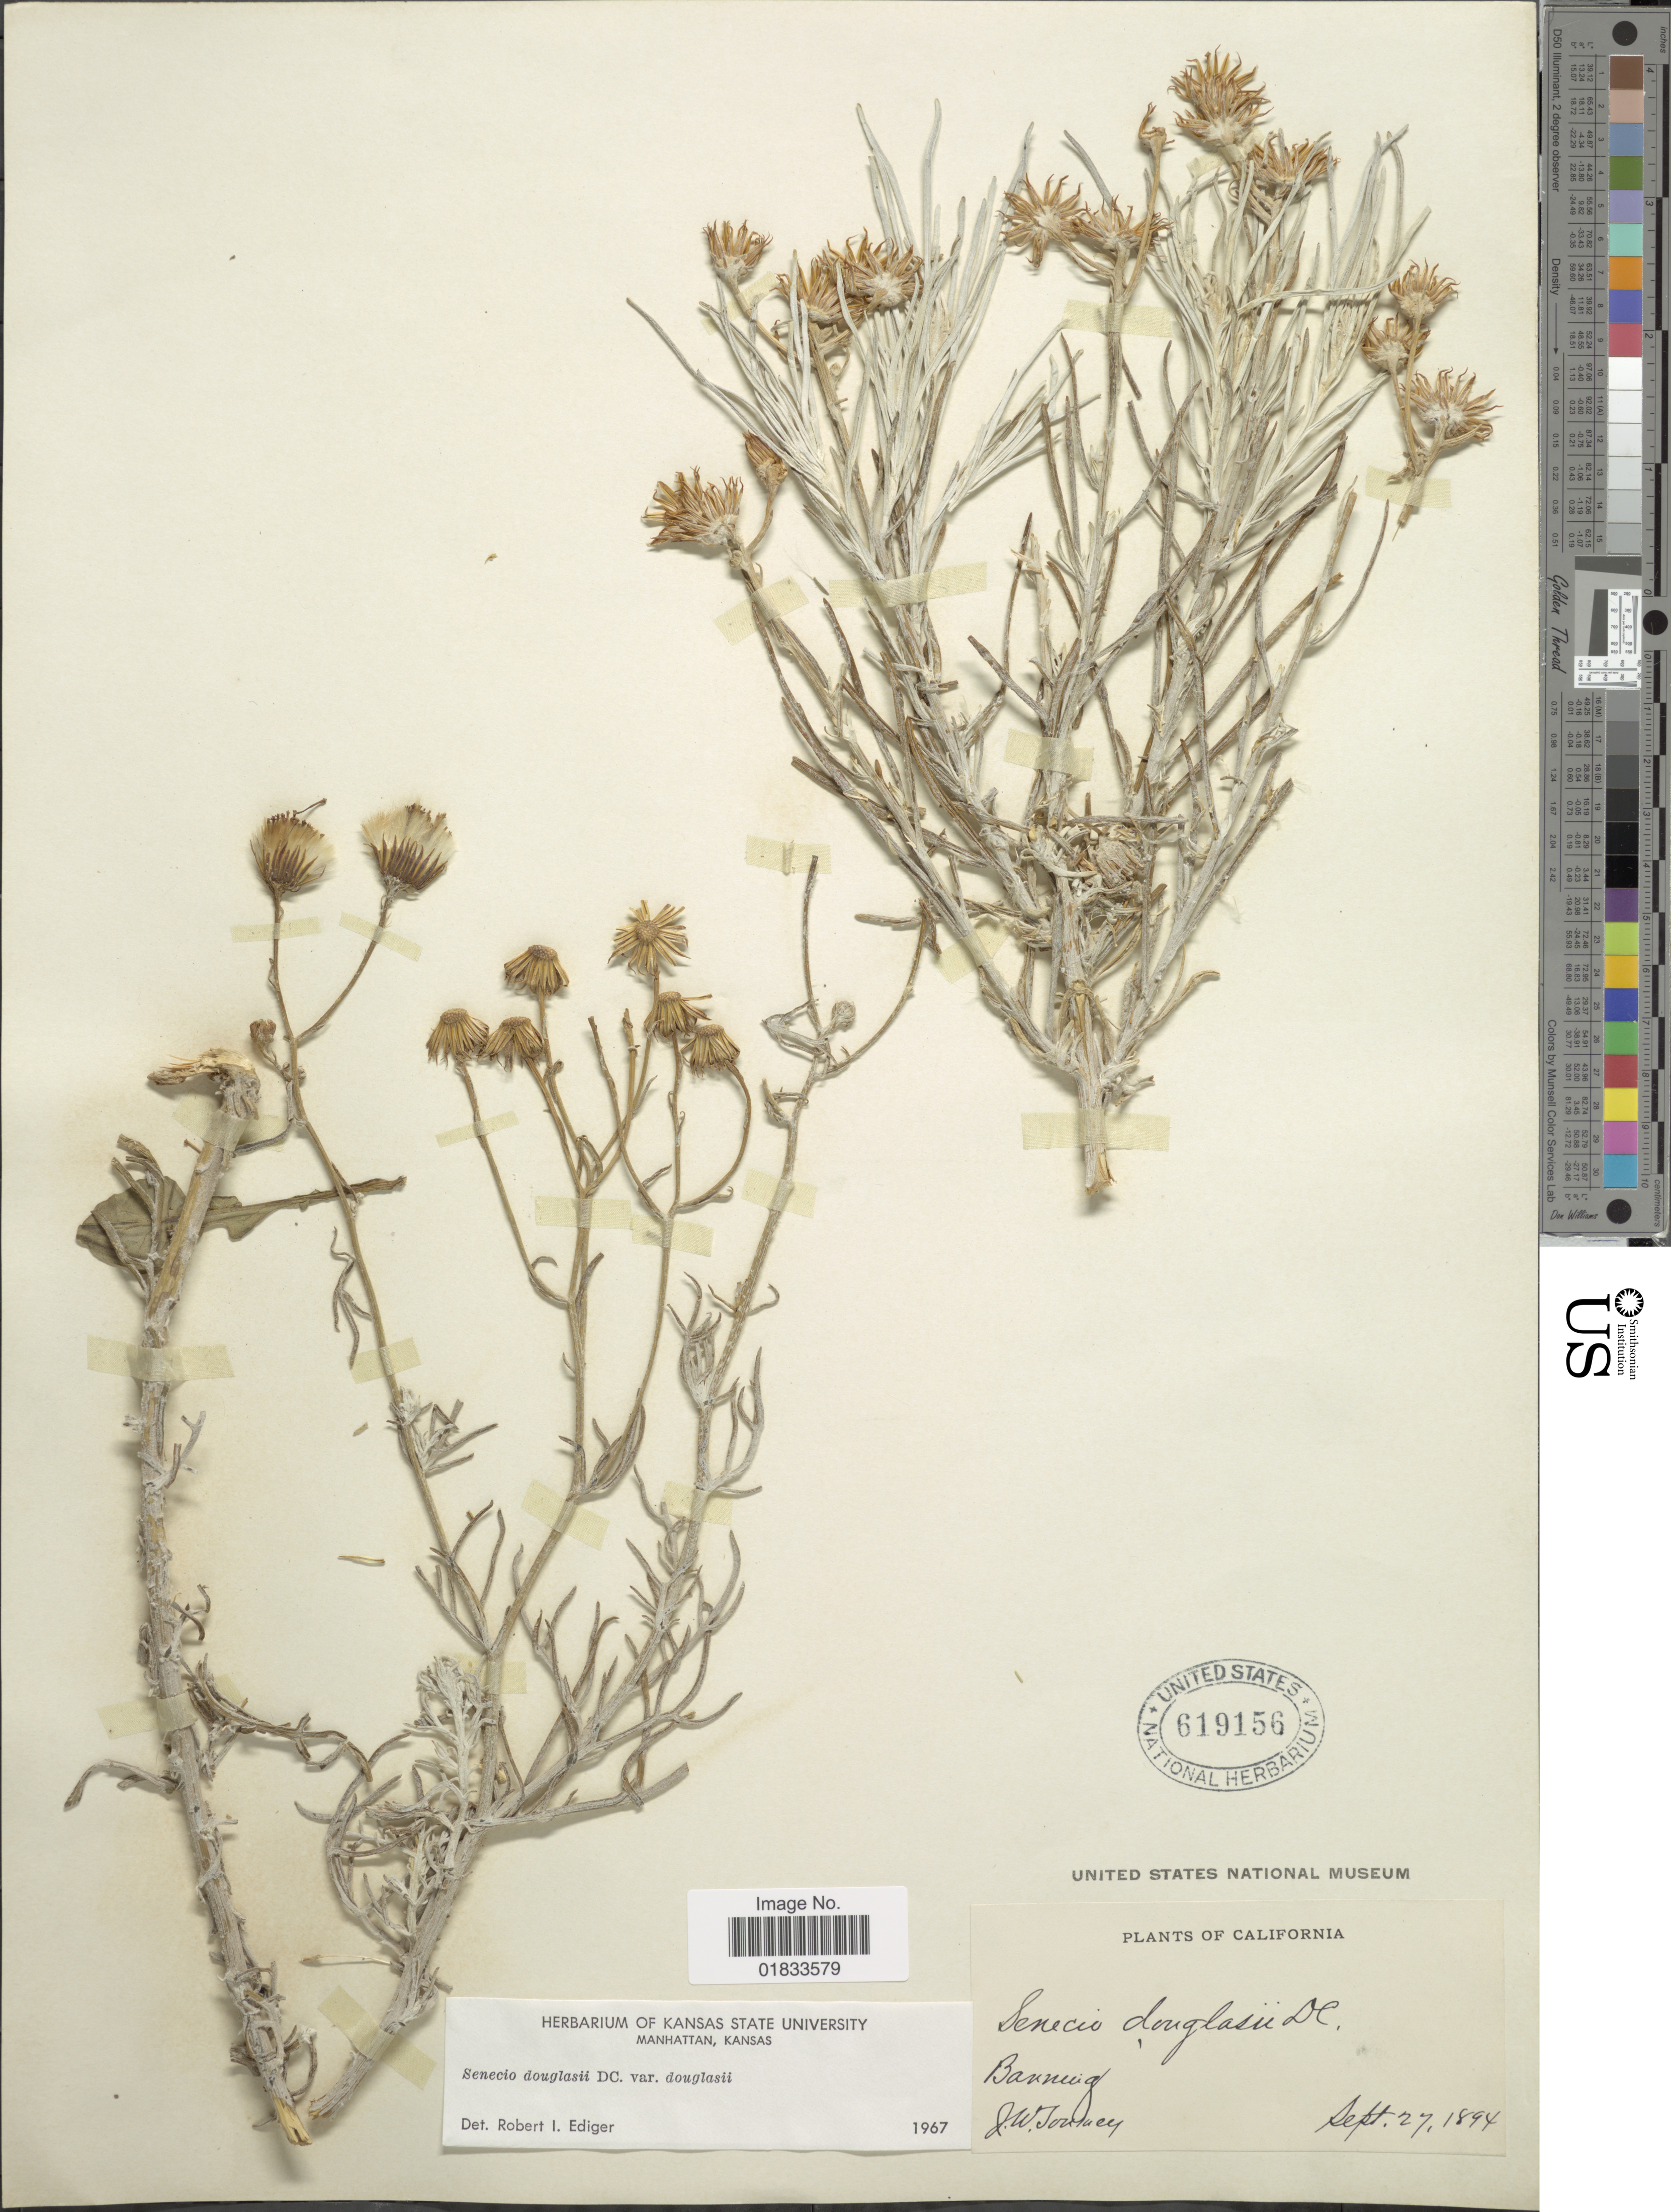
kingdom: Plantae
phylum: Tracheophyta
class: Magnoliopsida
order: Asterales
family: Asteraceae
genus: Senecio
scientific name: Senecio flaccidus var. douglasii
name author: (DC.) B.L. Turner & T.M. Barkley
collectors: J. W. Toumey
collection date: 1894-09-27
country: United States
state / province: California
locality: Banning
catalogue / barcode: US 619156